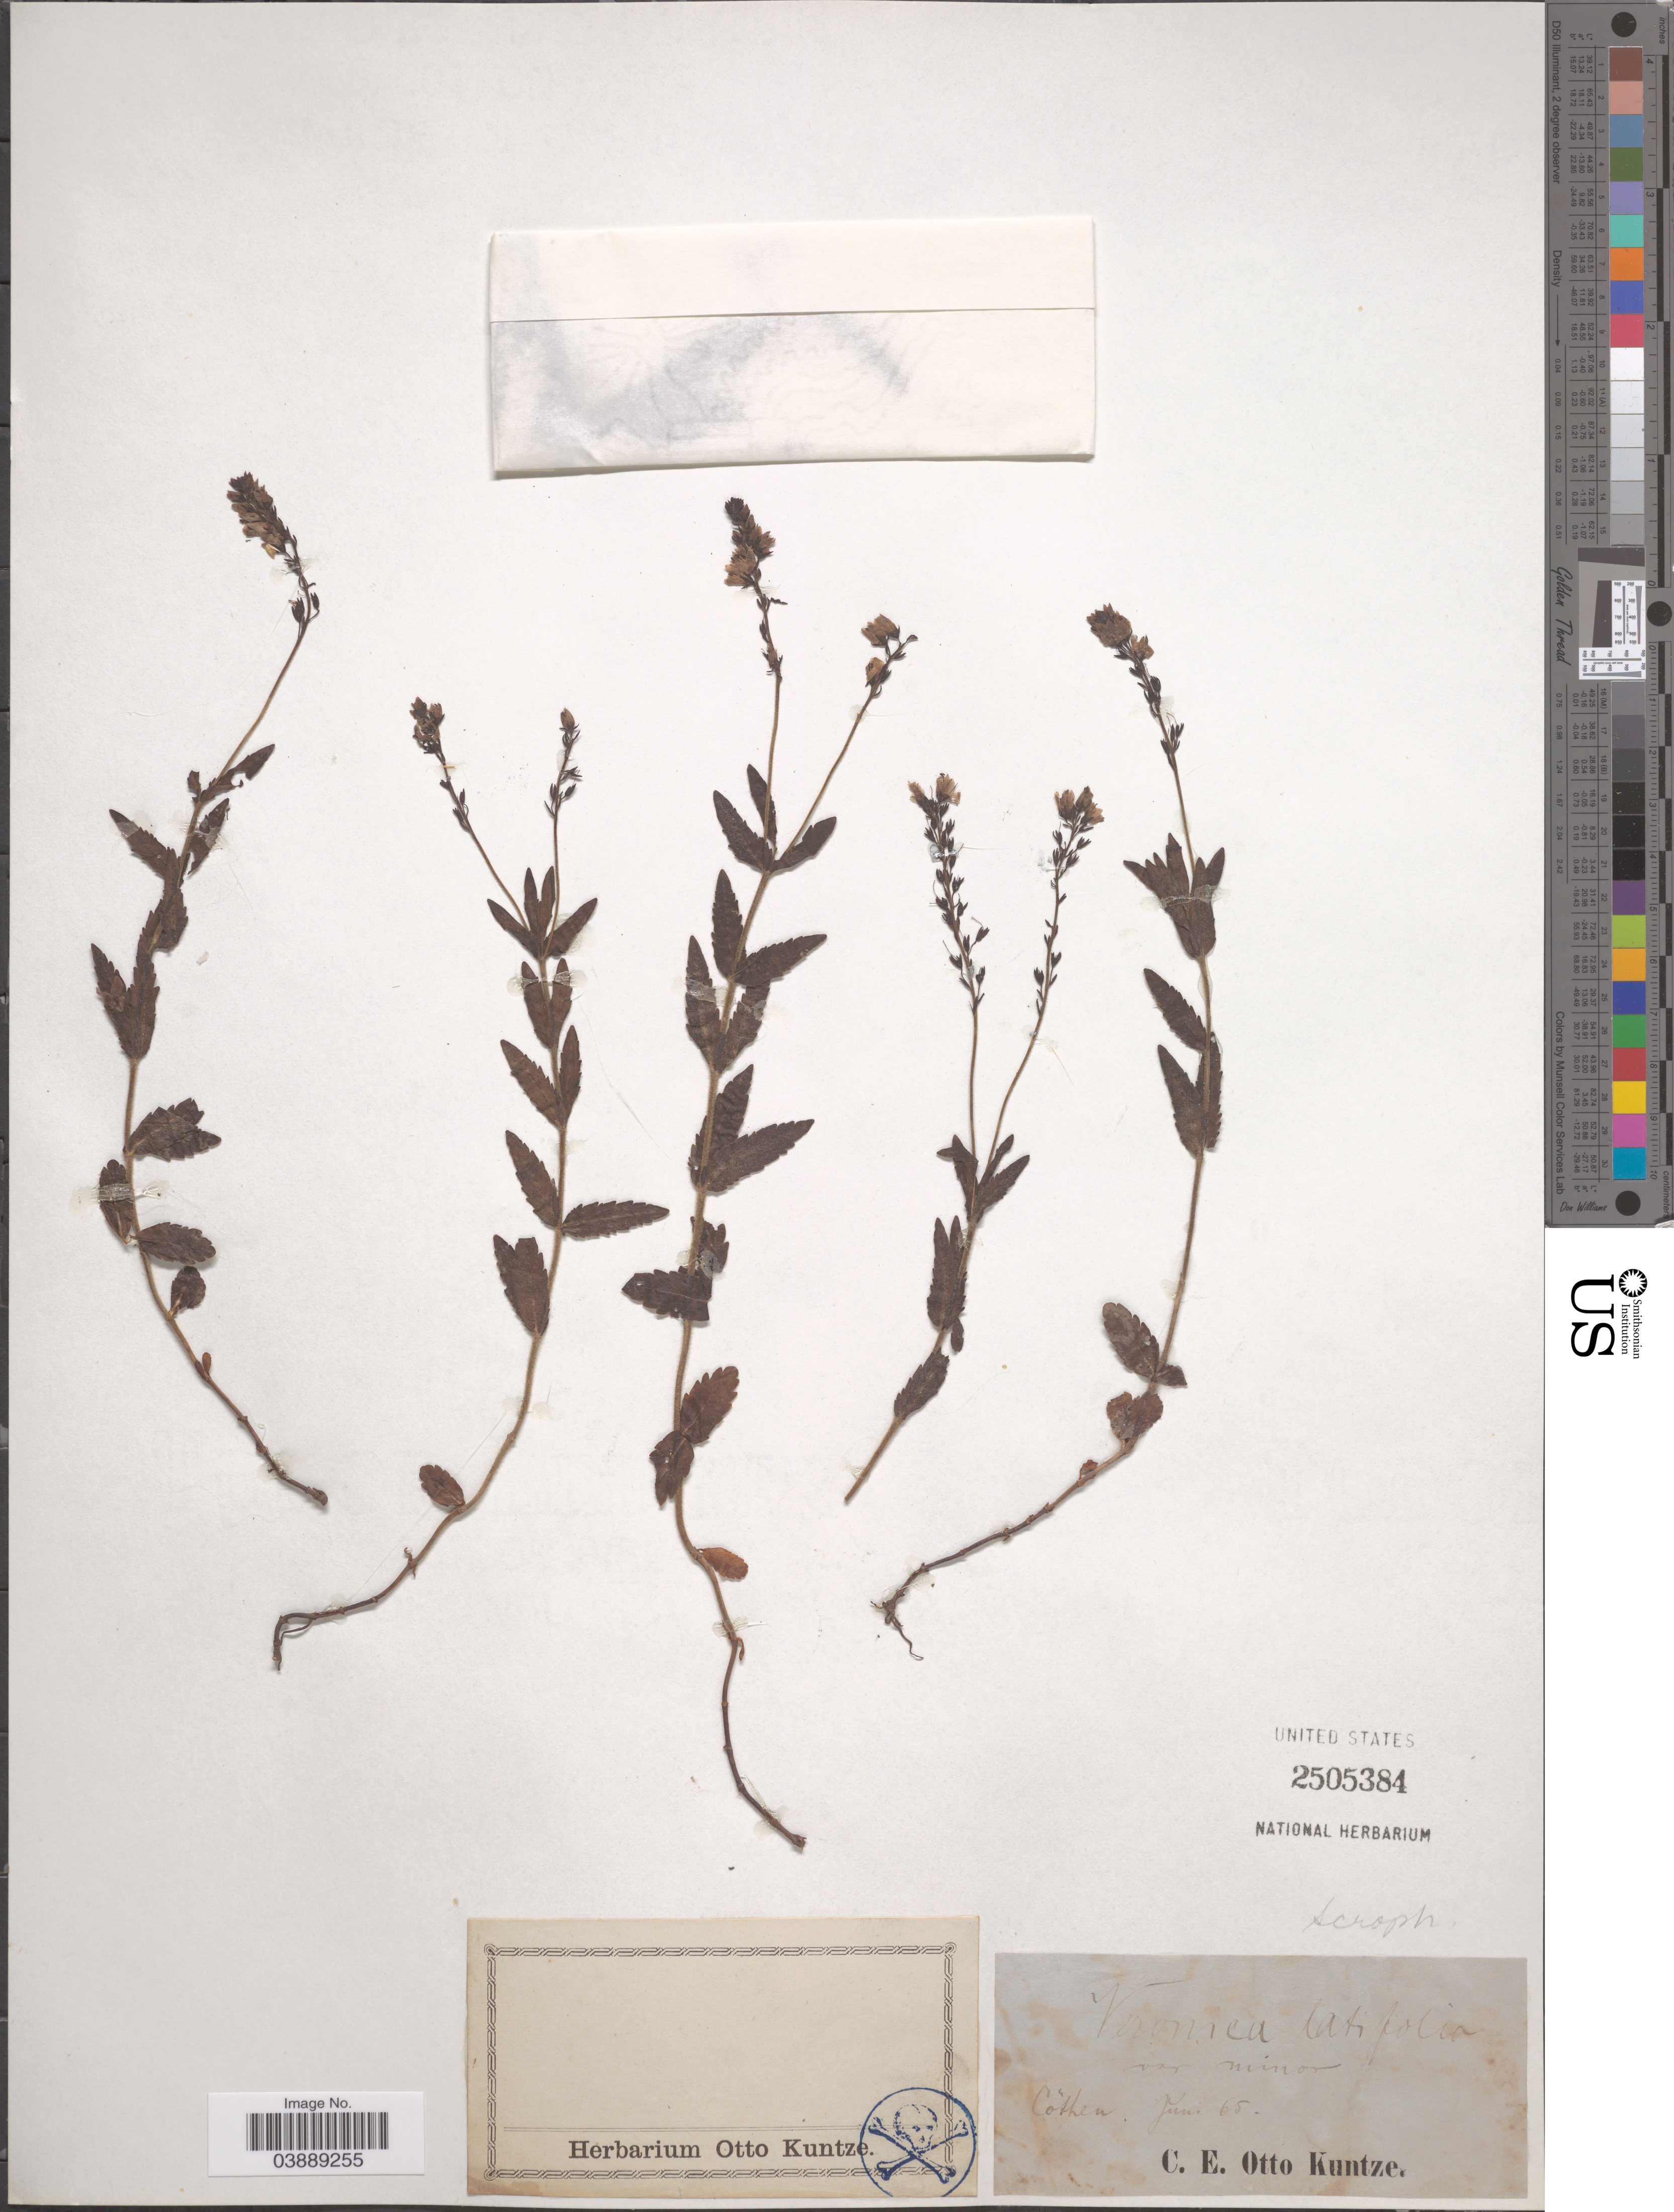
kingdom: Plantae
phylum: Tracheophyta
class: Magnoliopsida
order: Lamiales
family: Plantaginaceae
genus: Veronica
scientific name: Veronica latifolia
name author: L.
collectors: C.E.O. Kuntze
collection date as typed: Transcribed d/m/y: /6/65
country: Germany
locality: Cothen.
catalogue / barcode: US 2505384